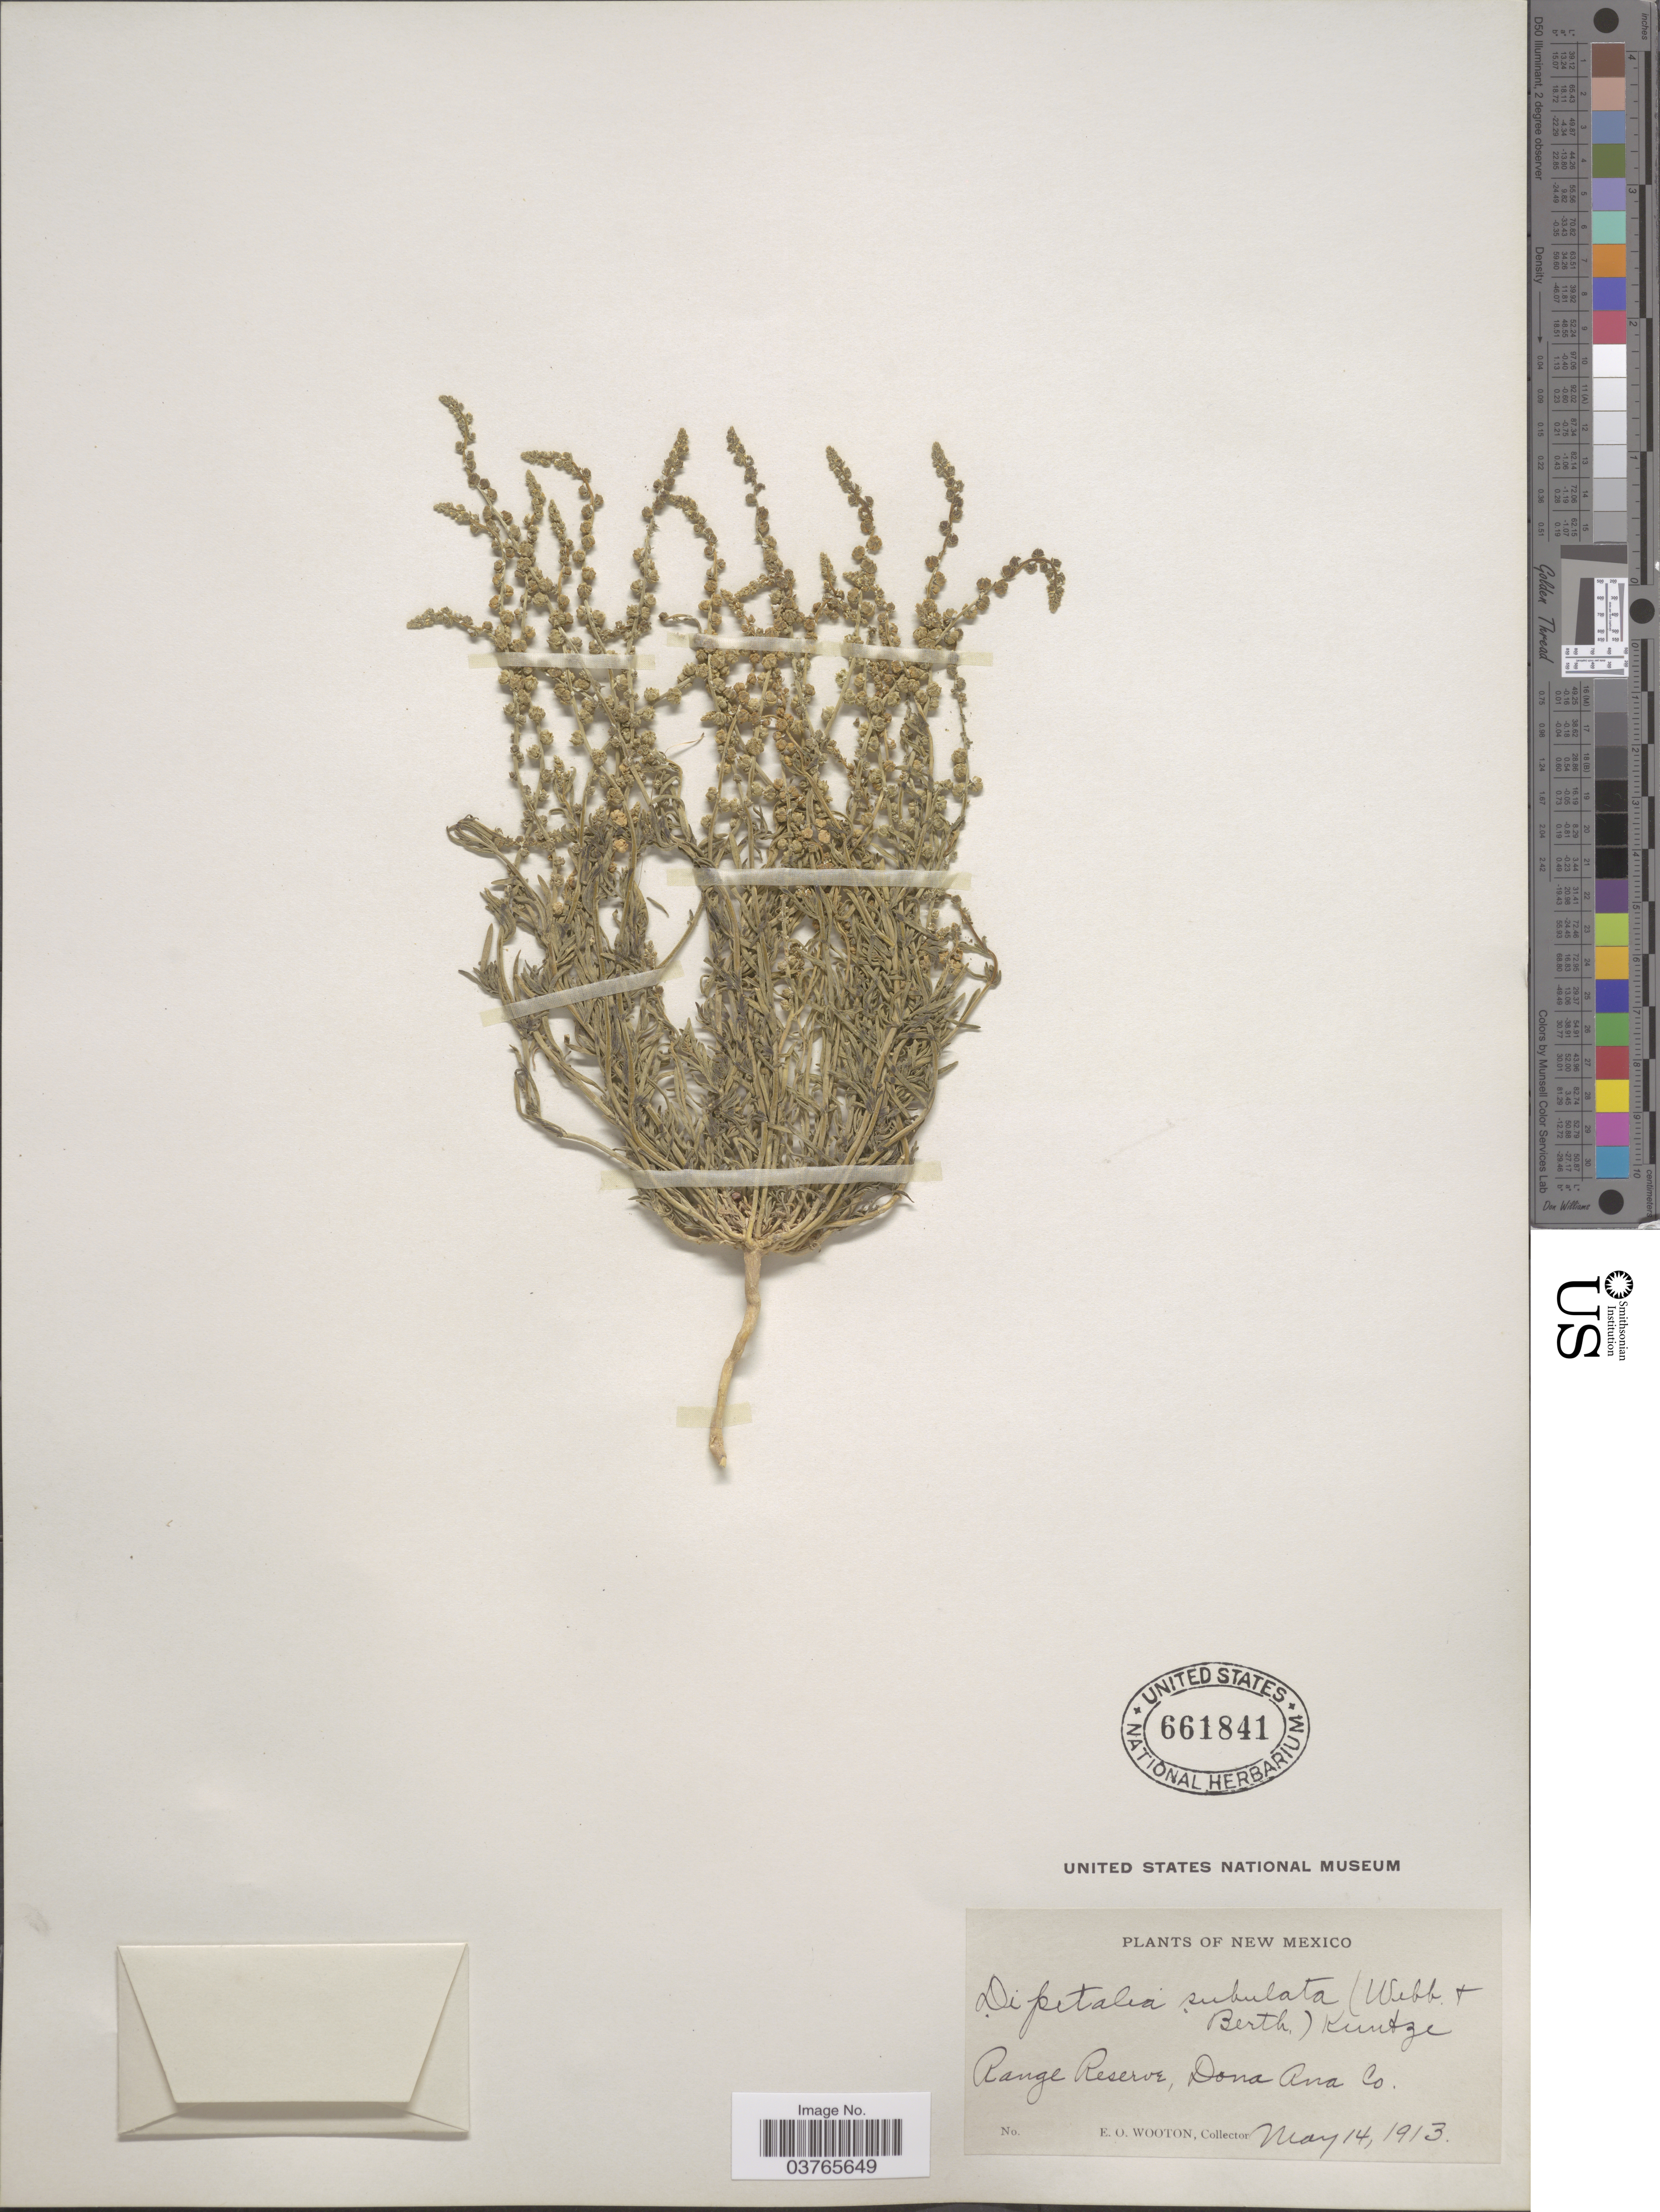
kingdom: Plantae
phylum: Tracheophyta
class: Magnoliopsida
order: Brassicales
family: Resedaceae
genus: Oligomeris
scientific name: Oligomeris subulata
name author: Webb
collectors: E. O. Wooton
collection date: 1913-05-14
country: United States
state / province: New Mexico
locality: Range Reserve, Dona Ana Co.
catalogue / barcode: US 661841